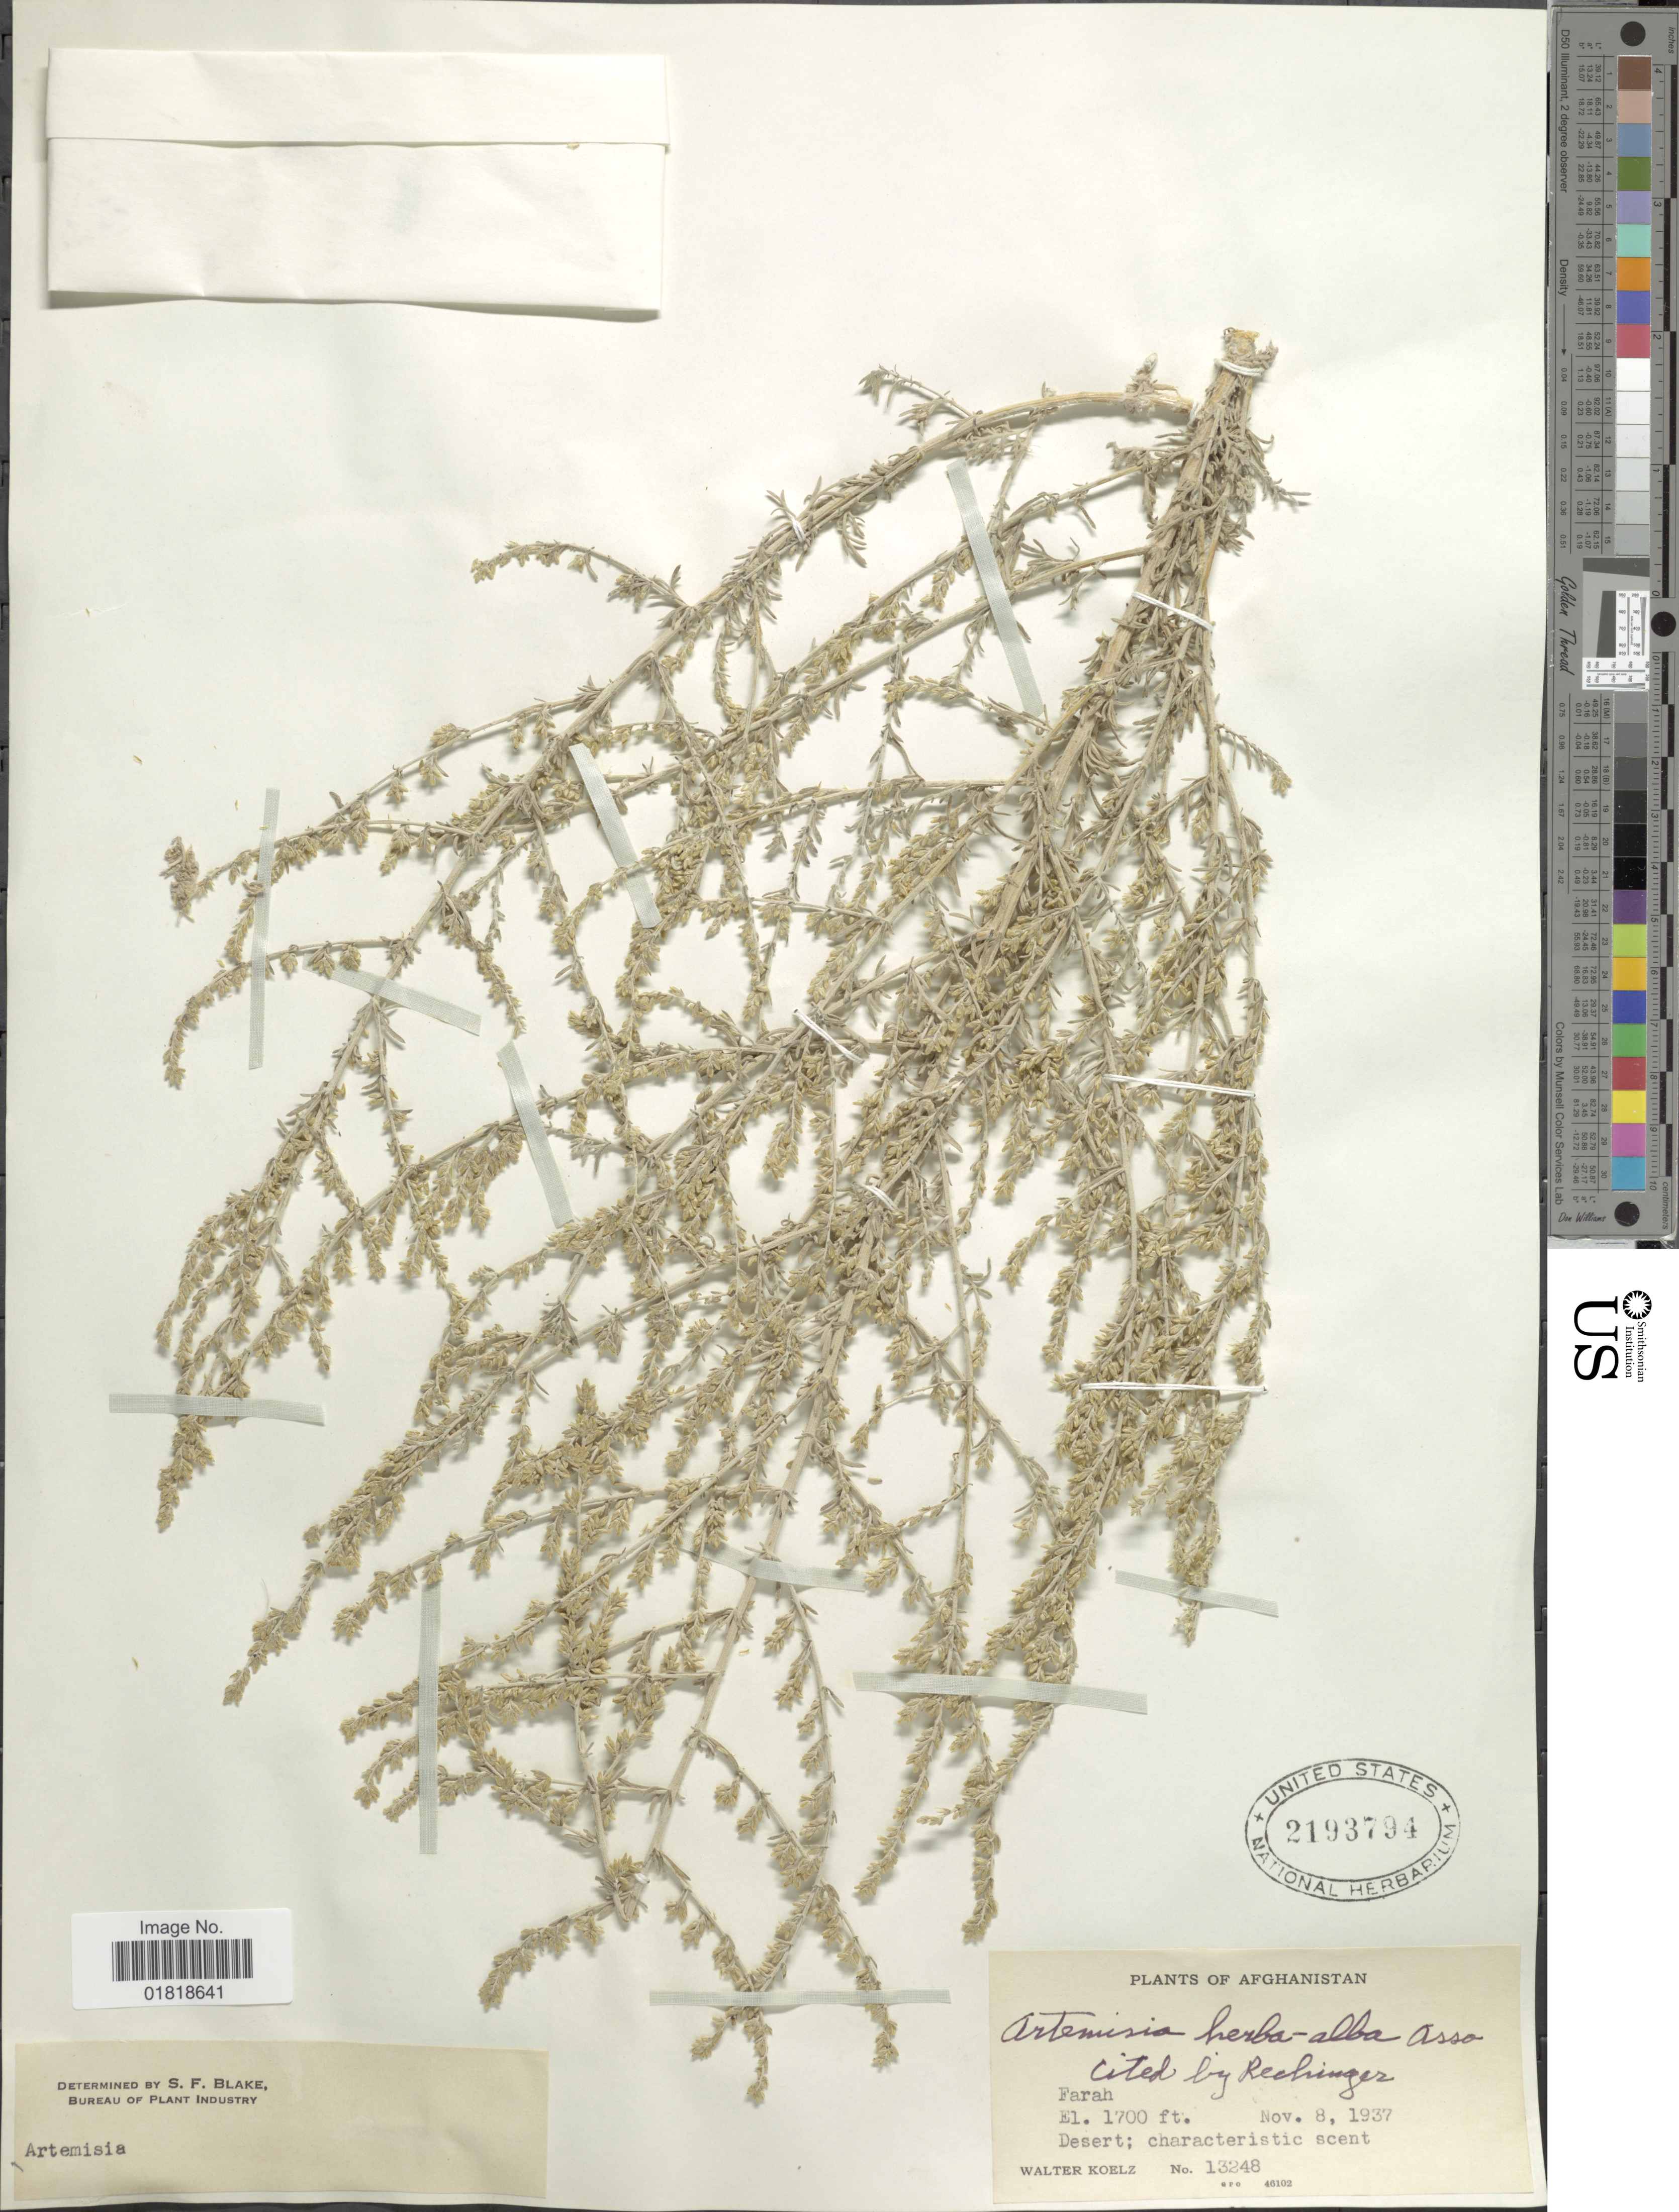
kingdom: Plantae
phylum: Tracheophyta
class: Magnoliopsida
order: Asterales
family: Asteraceae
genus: Artemisia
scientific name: Artemisia herba-alba asso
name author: Asso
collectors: W. N. Koelz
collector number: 13248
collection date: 1937-11-08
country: Afghanistan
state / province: Farah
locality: Desert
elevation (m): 518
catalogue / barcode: US 2193794